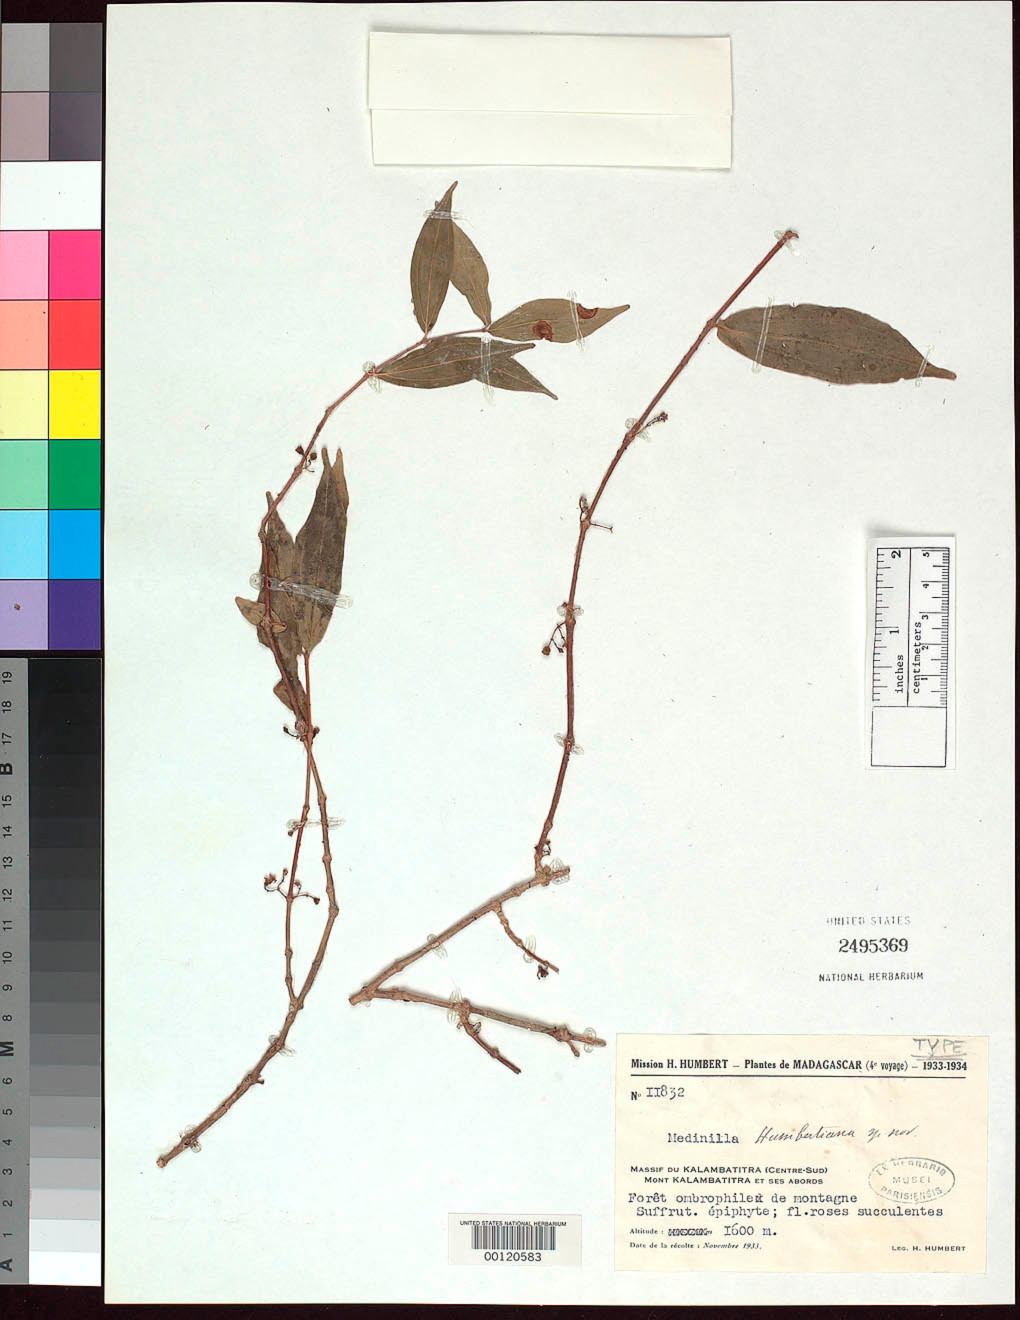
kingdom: Plantae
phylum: Tracheophyta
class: Magnoliopsida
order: Myrtales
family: Melastomataceae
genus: Medinilla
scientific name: Medinilla humbertiana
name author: H. Perrier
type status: Isotype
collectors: H. Humbert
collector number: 11832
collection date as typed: Nov 1933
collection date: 1933-11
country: Madagascar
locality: Massif Dukalambatitra.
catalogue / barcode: US 2495369